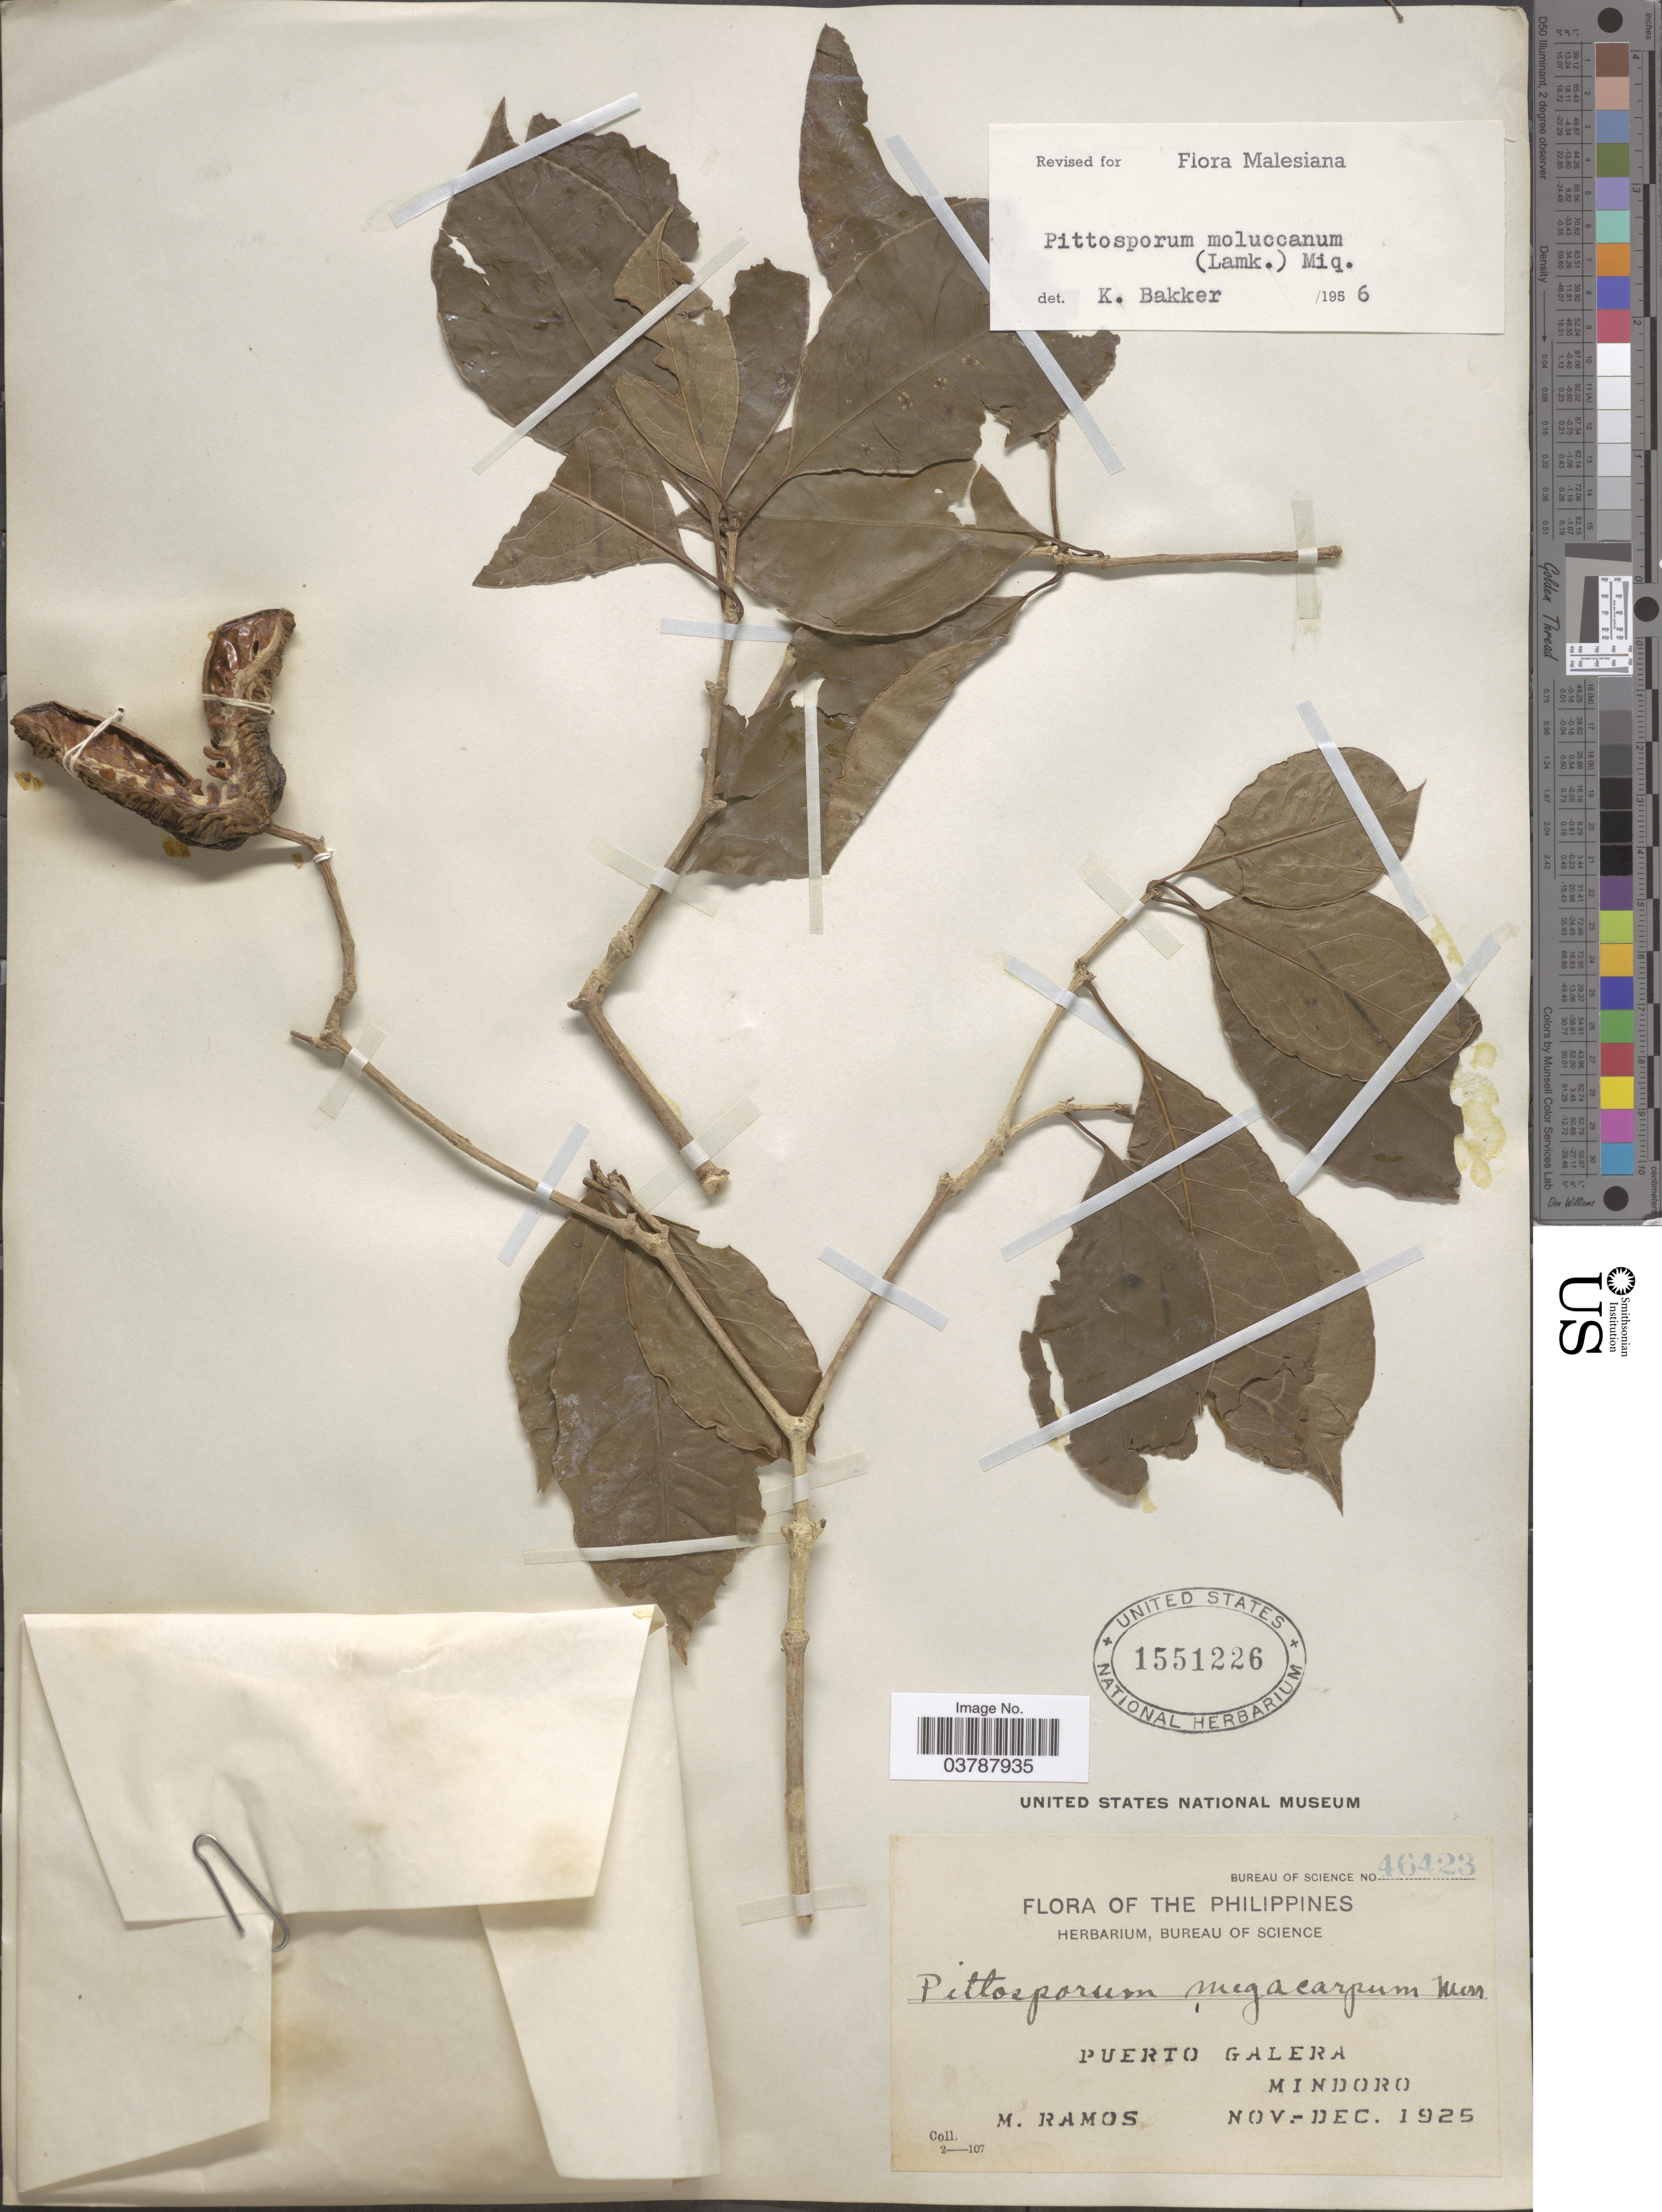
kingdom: Plantae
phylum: Tracheophyta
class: Magnoliopsida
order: Apiales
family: Pittosporaceae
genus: Pittosporum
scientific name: Pittosporum moluccanum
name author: (Lam.) Miq.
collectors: M. Ramos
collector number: Bureau of Science 46423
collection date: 1925-11/1925-12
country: Philippines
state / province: Mimaropa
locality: Puerto Galera, Mindoro.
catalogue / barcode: US 1551226